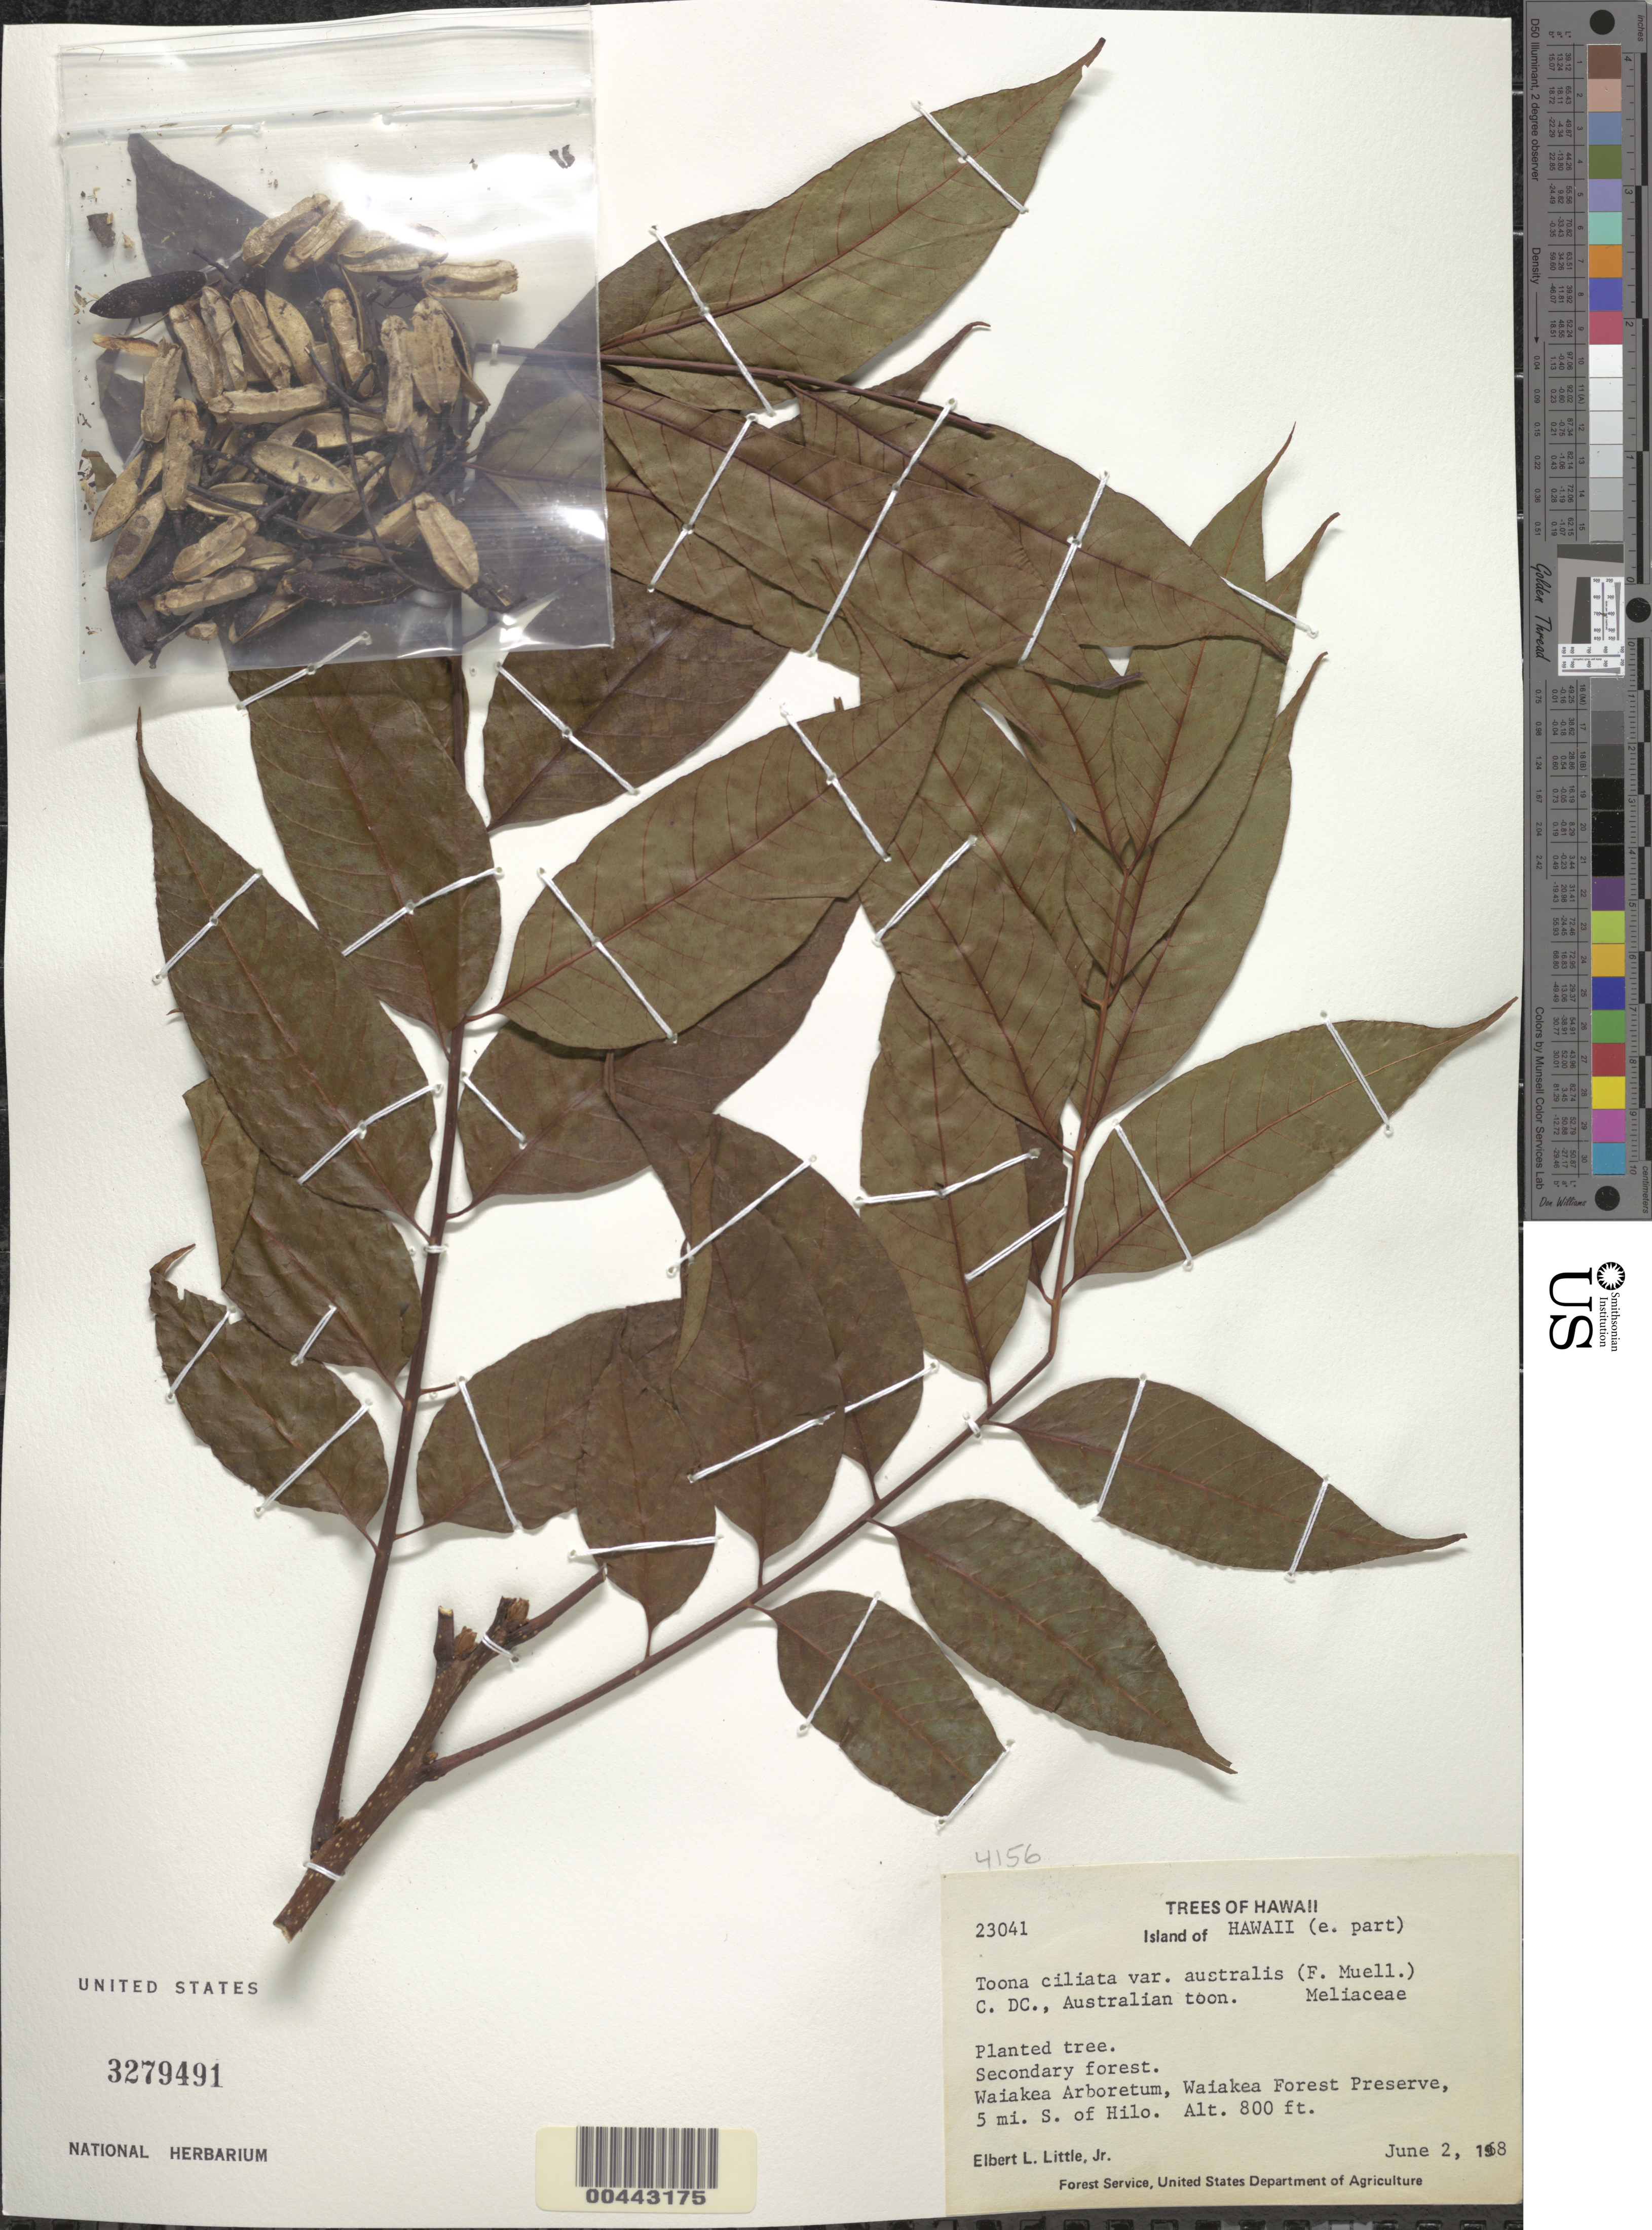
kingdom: Plantae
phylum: Tracheophyta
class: Magnoliopsida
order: Sapindales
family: Meliaceae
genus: Toona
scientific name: Toona ciliata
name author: M. Roem.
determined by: Strong, Mark T., (BOT), Smithsonian Institution - National Museum of Natural History (UNITED STATES)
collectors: E. L. Little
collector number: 23041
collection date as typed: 2 Jun 1968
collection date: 1968-06-02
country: United States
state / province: Hawaii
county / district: Hawaii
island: Hawaii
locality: E part of Hawaii, Waiakea Arboretum, Waiakea Forest Preserve, 5 mi S of Hilo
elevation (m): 244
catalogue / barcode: US 3279491